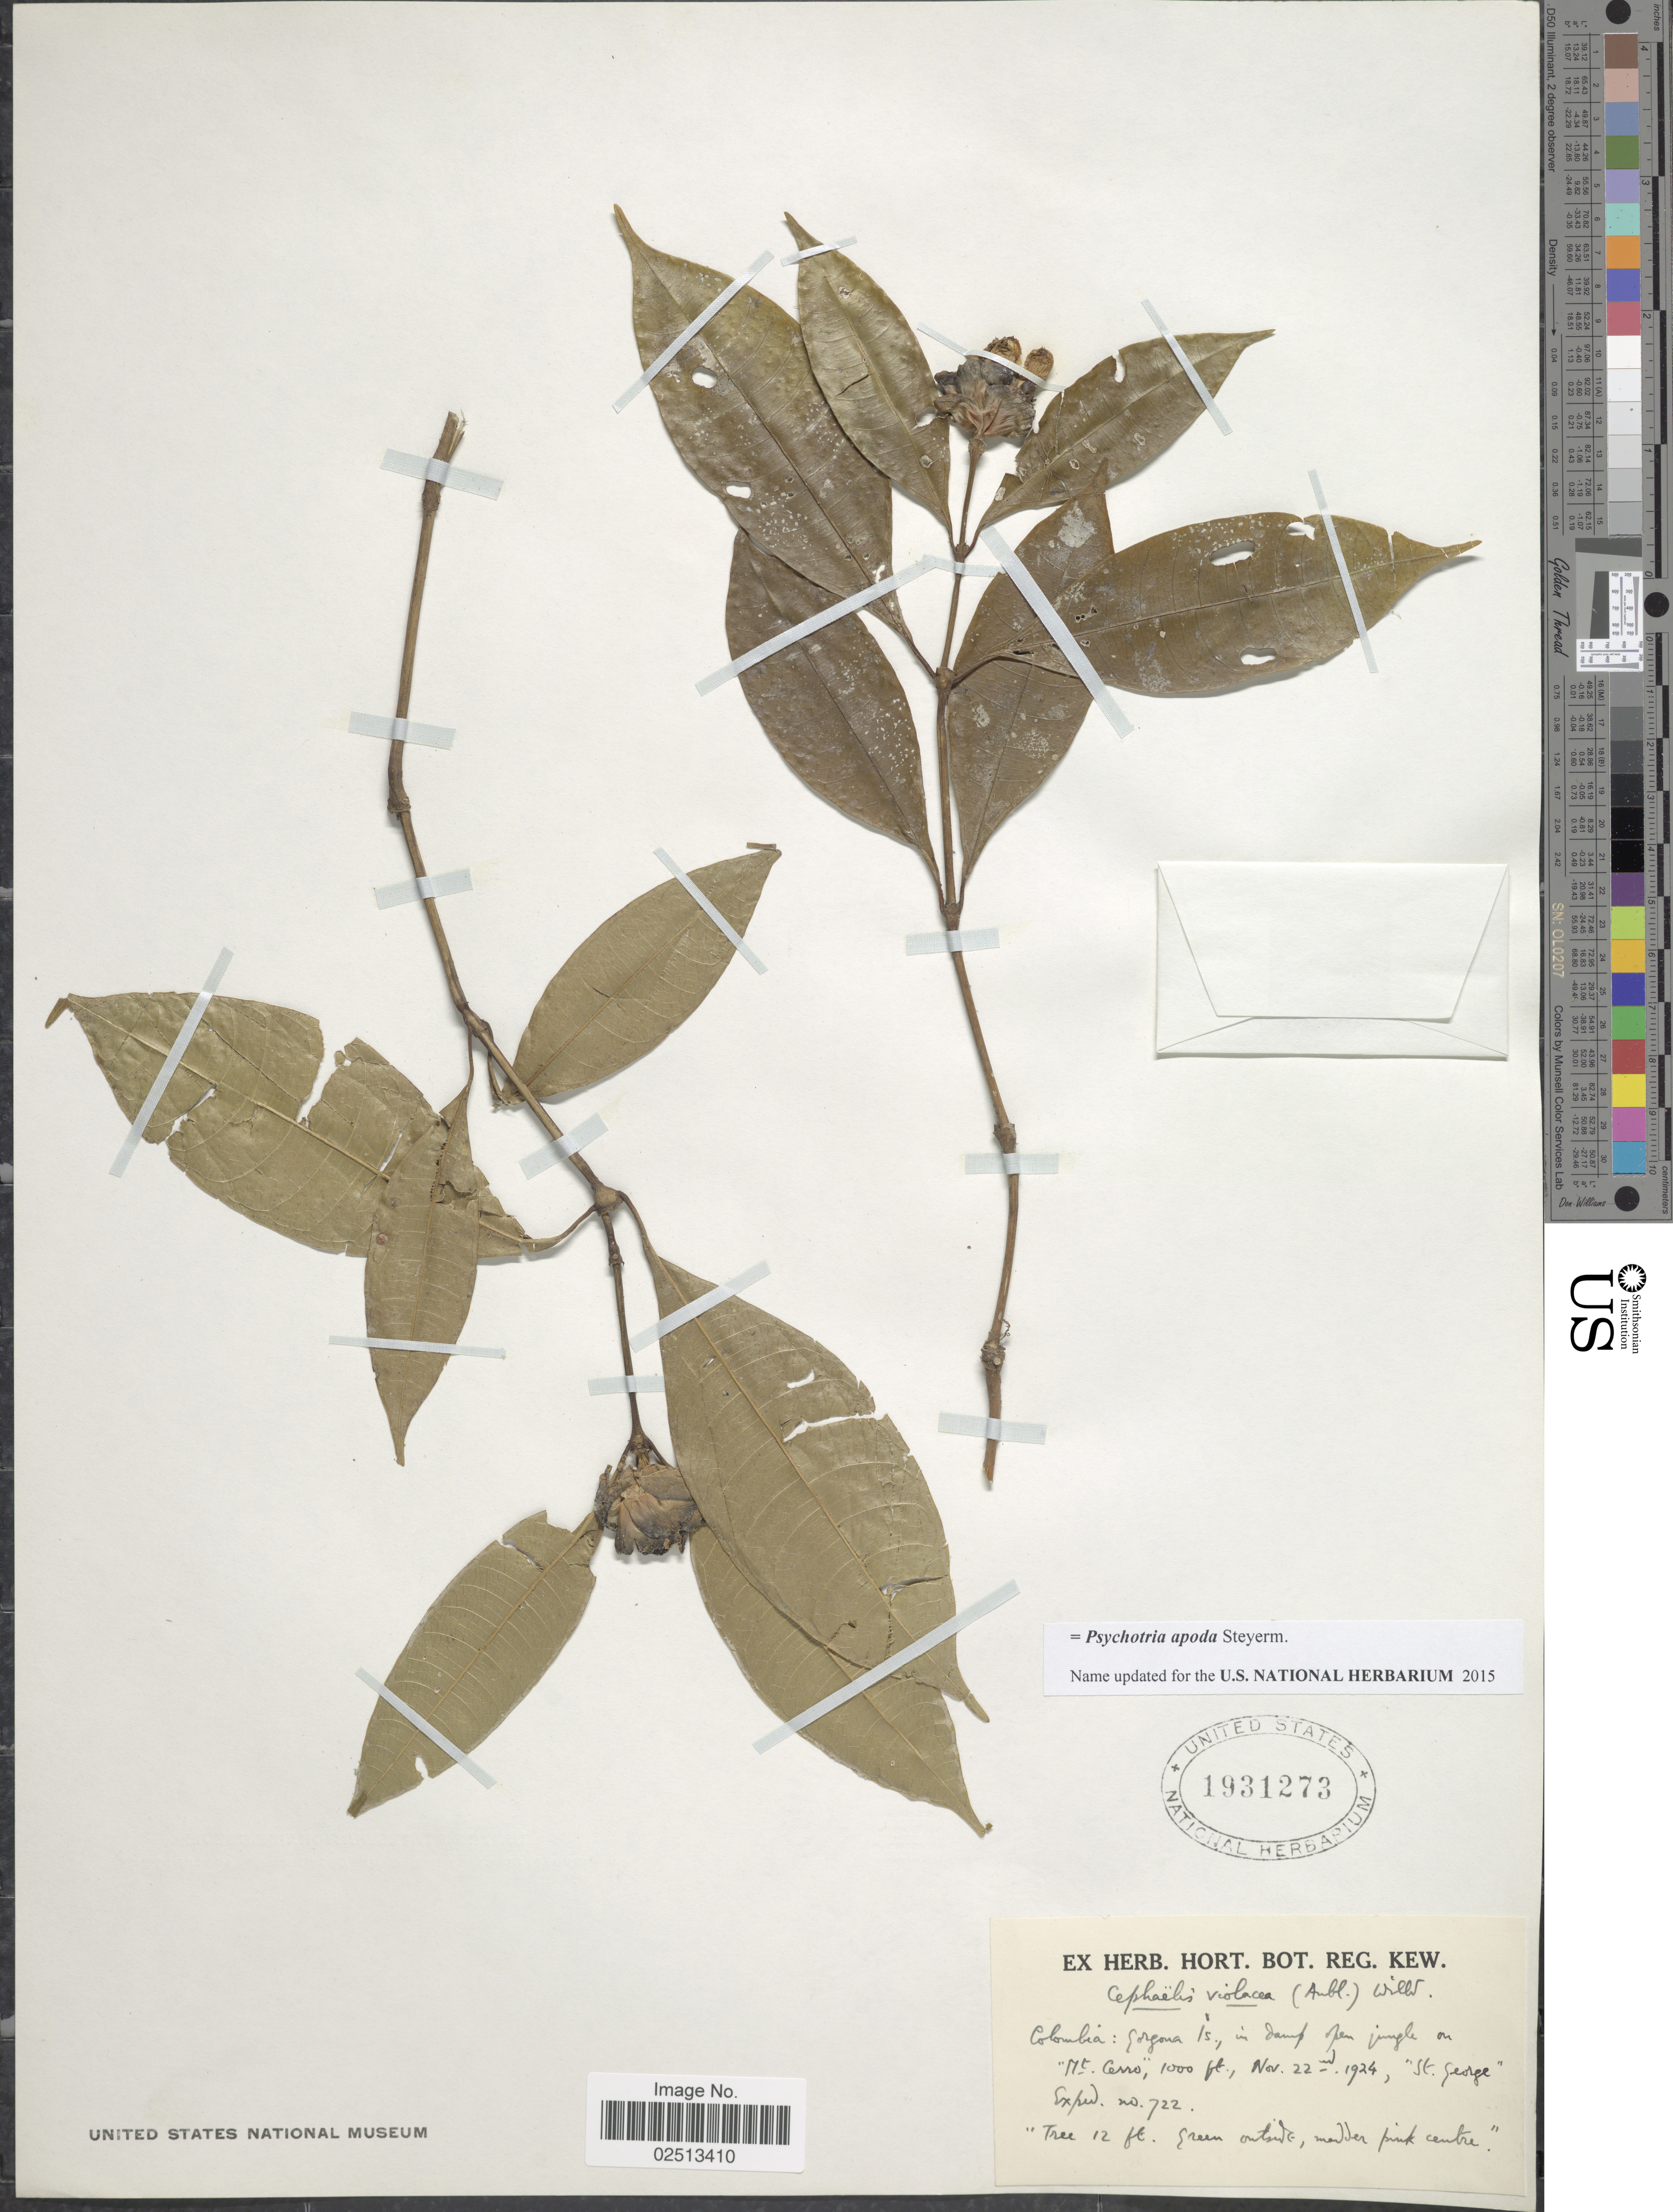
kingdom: Plantae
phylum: Tracheophyta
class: Magnoliopsida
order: Gentianales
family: Rubiaceae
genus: Psychotria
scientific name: Psychotria apoda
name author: Steyerm.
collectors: ex herb. Hort. Reg. Kew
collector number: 722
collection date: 1924-11-22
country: Colombia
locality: Gorgona Is., in damp open jungle on 'Mt Cerro', 'St. George'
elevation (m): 305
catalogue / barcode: US 1931273